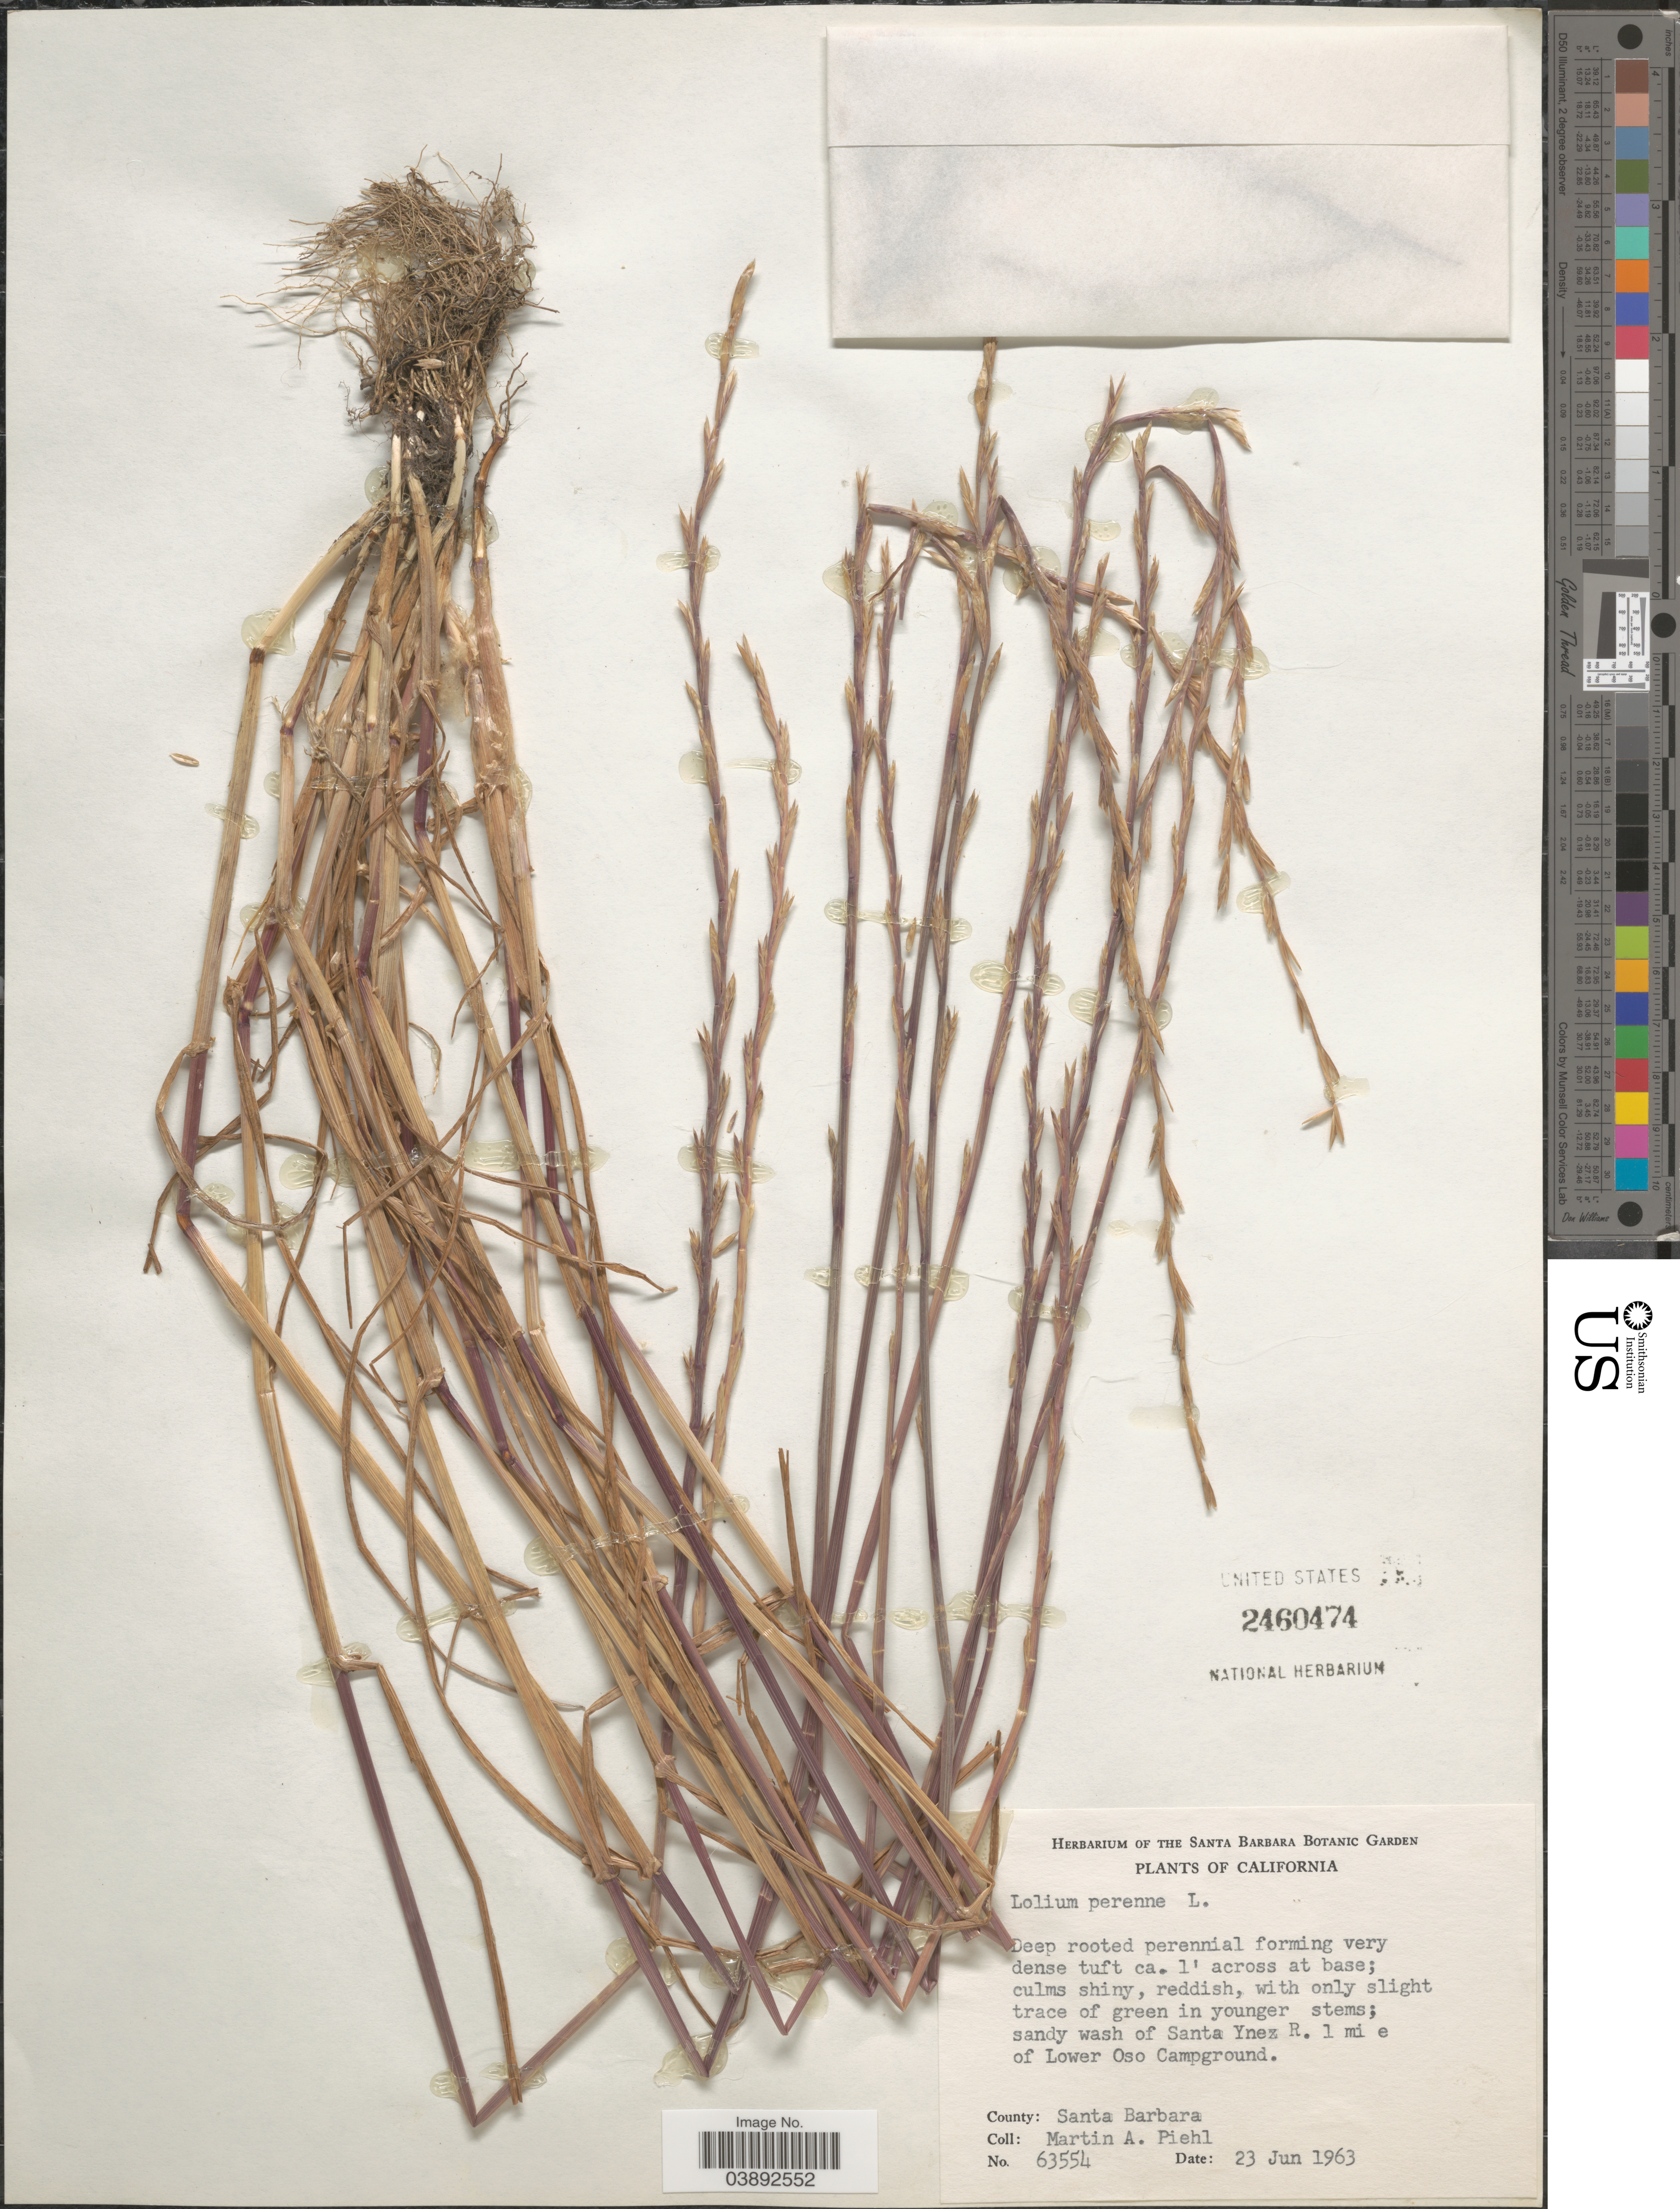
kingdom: Plantae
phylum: Tracheophyta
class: Liliopsida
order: Poales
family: Poaceae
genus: Lolium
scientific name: Lolium perenne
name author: L.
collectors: M. Piehl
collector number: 63554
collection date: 1963-06-23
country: United States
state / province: California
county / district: Santa Barbara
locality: Sandy wash of Santa Ynez R. 1 mi e of Lower Oso Campground. County: Santa Barbara.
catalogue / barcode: US 2460474